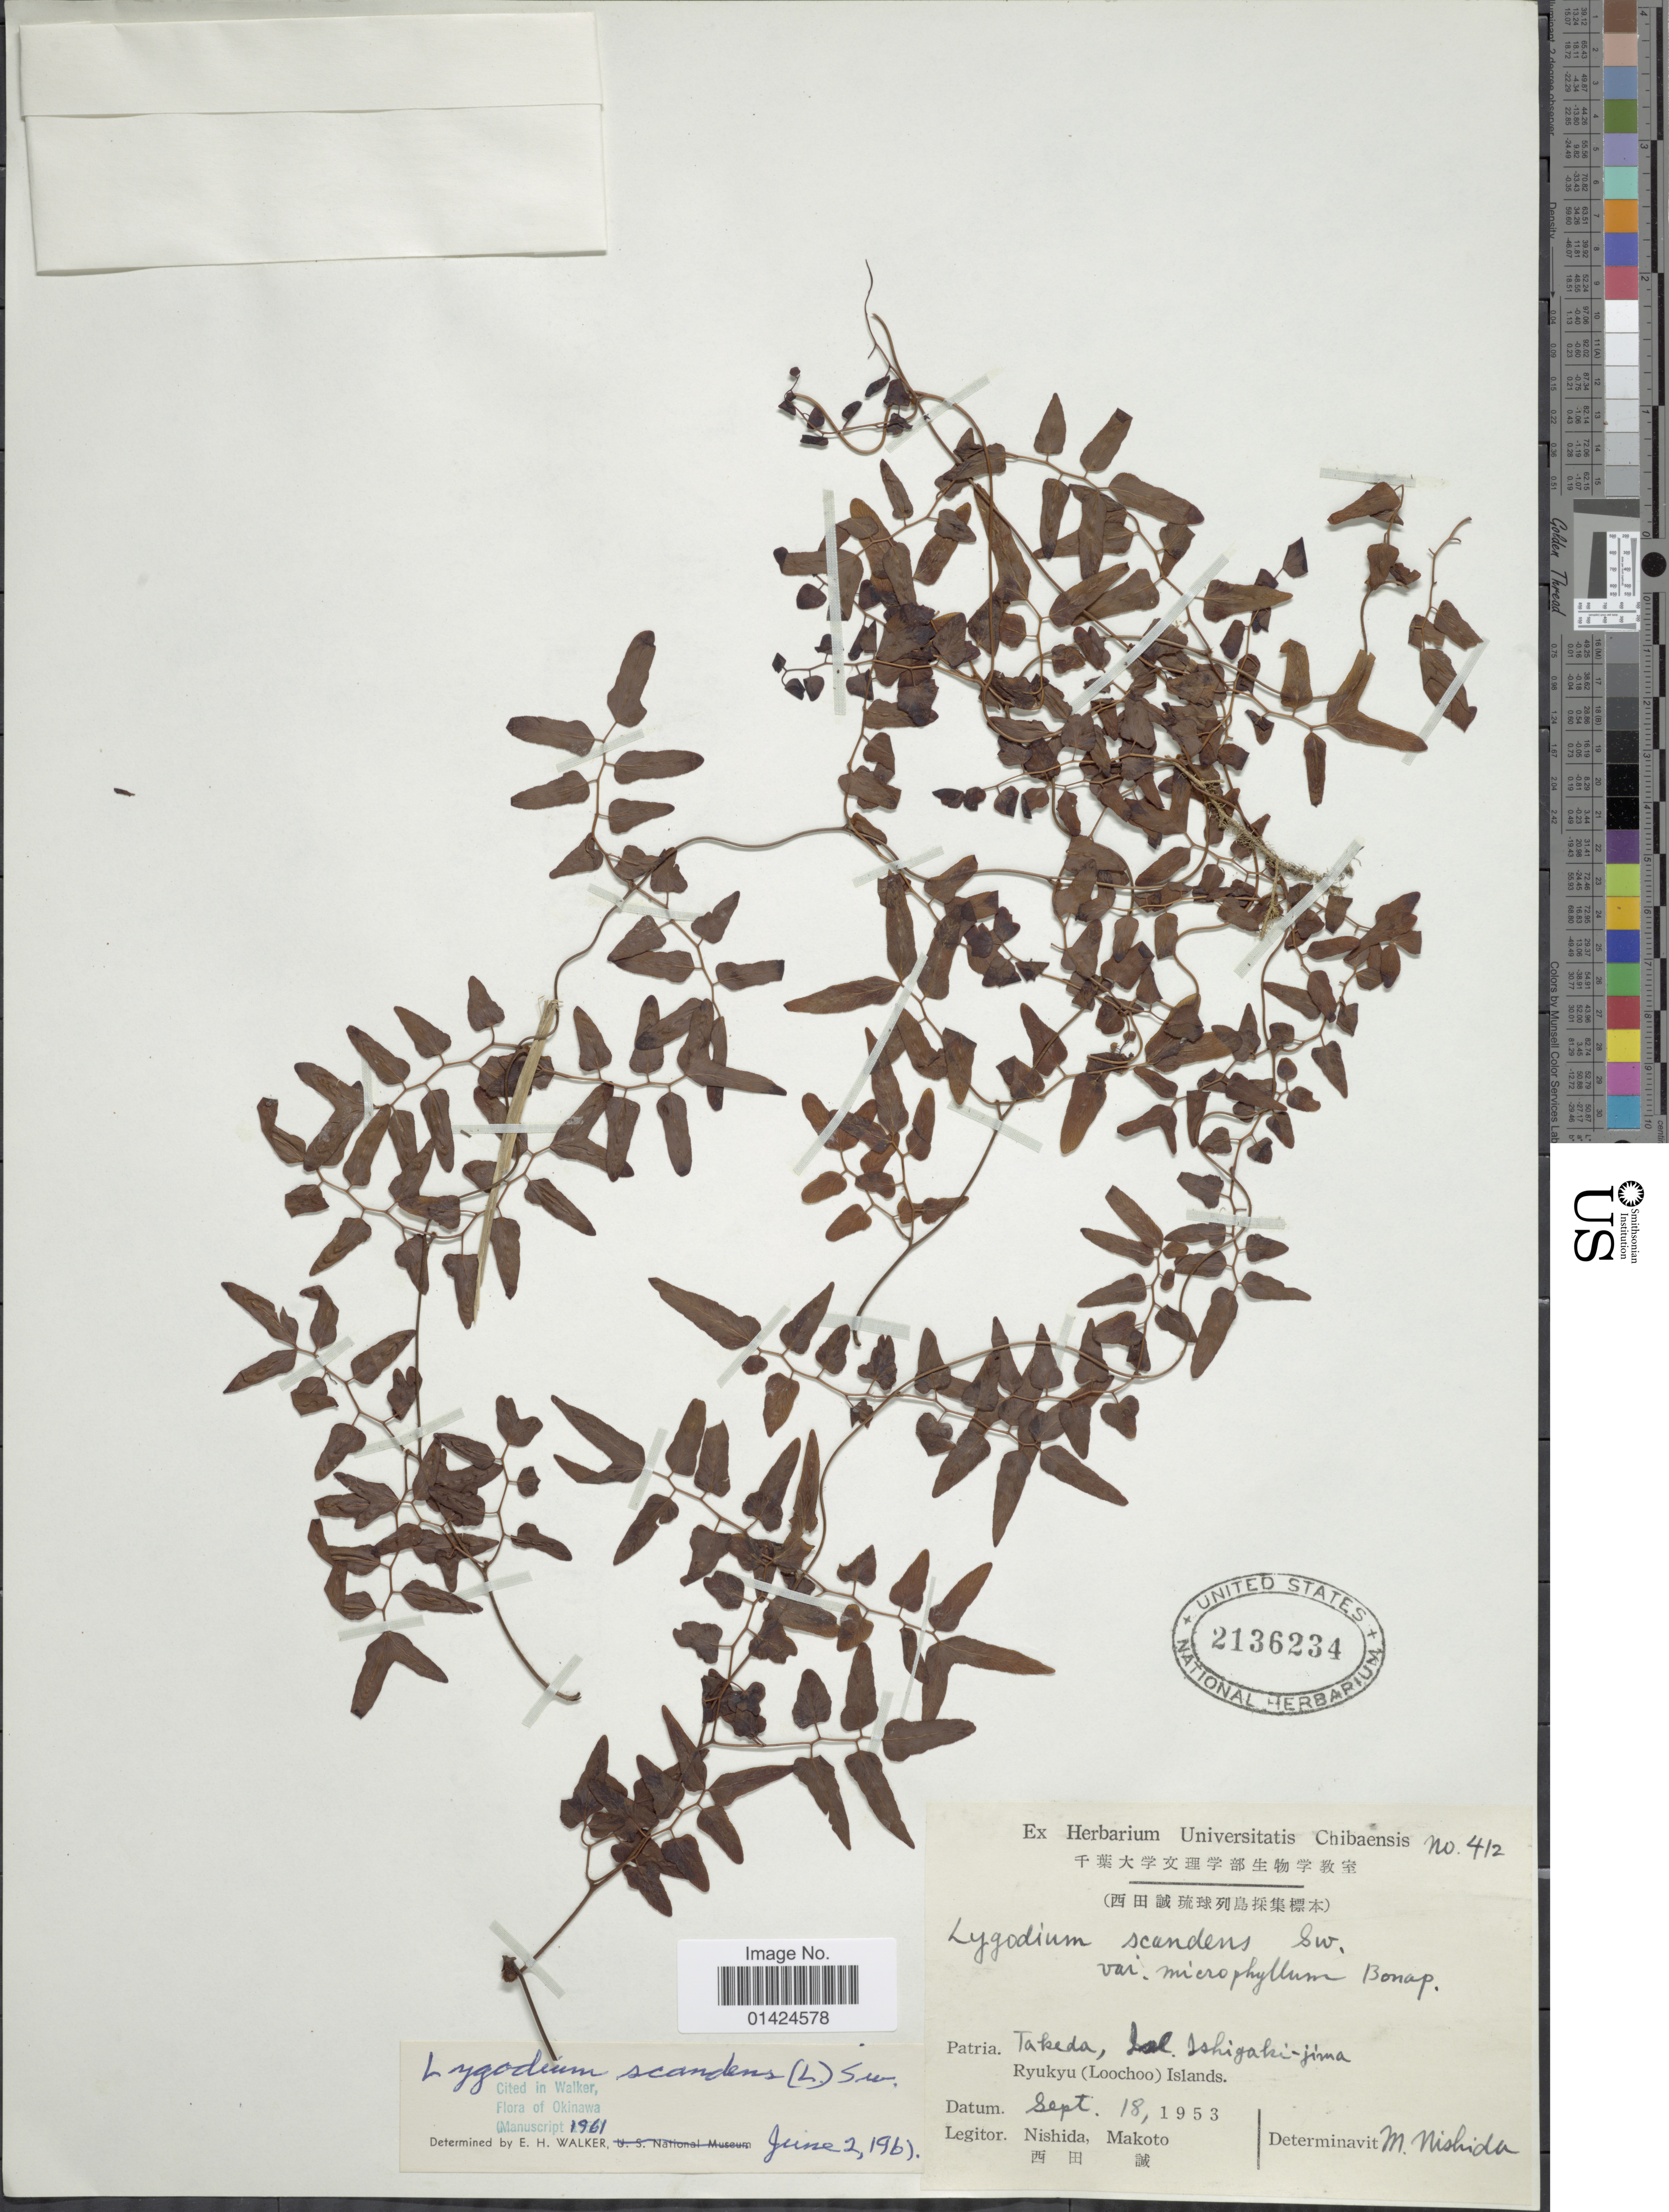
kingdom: Plantae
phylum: Tracheophyta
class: Polypodiopsida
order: Schizaeales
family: Lygodiaceae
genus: Lygodium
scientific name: Lygodium microphyllum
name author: (Cav.) R. Br.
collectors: Nishida & Makoto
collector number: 412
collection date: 1953-09-18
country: Japan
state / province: Okinawa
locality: Takeda, ishigaki-sima. Ryukyu (Loochoo) Islands.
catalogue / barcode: US 2136234